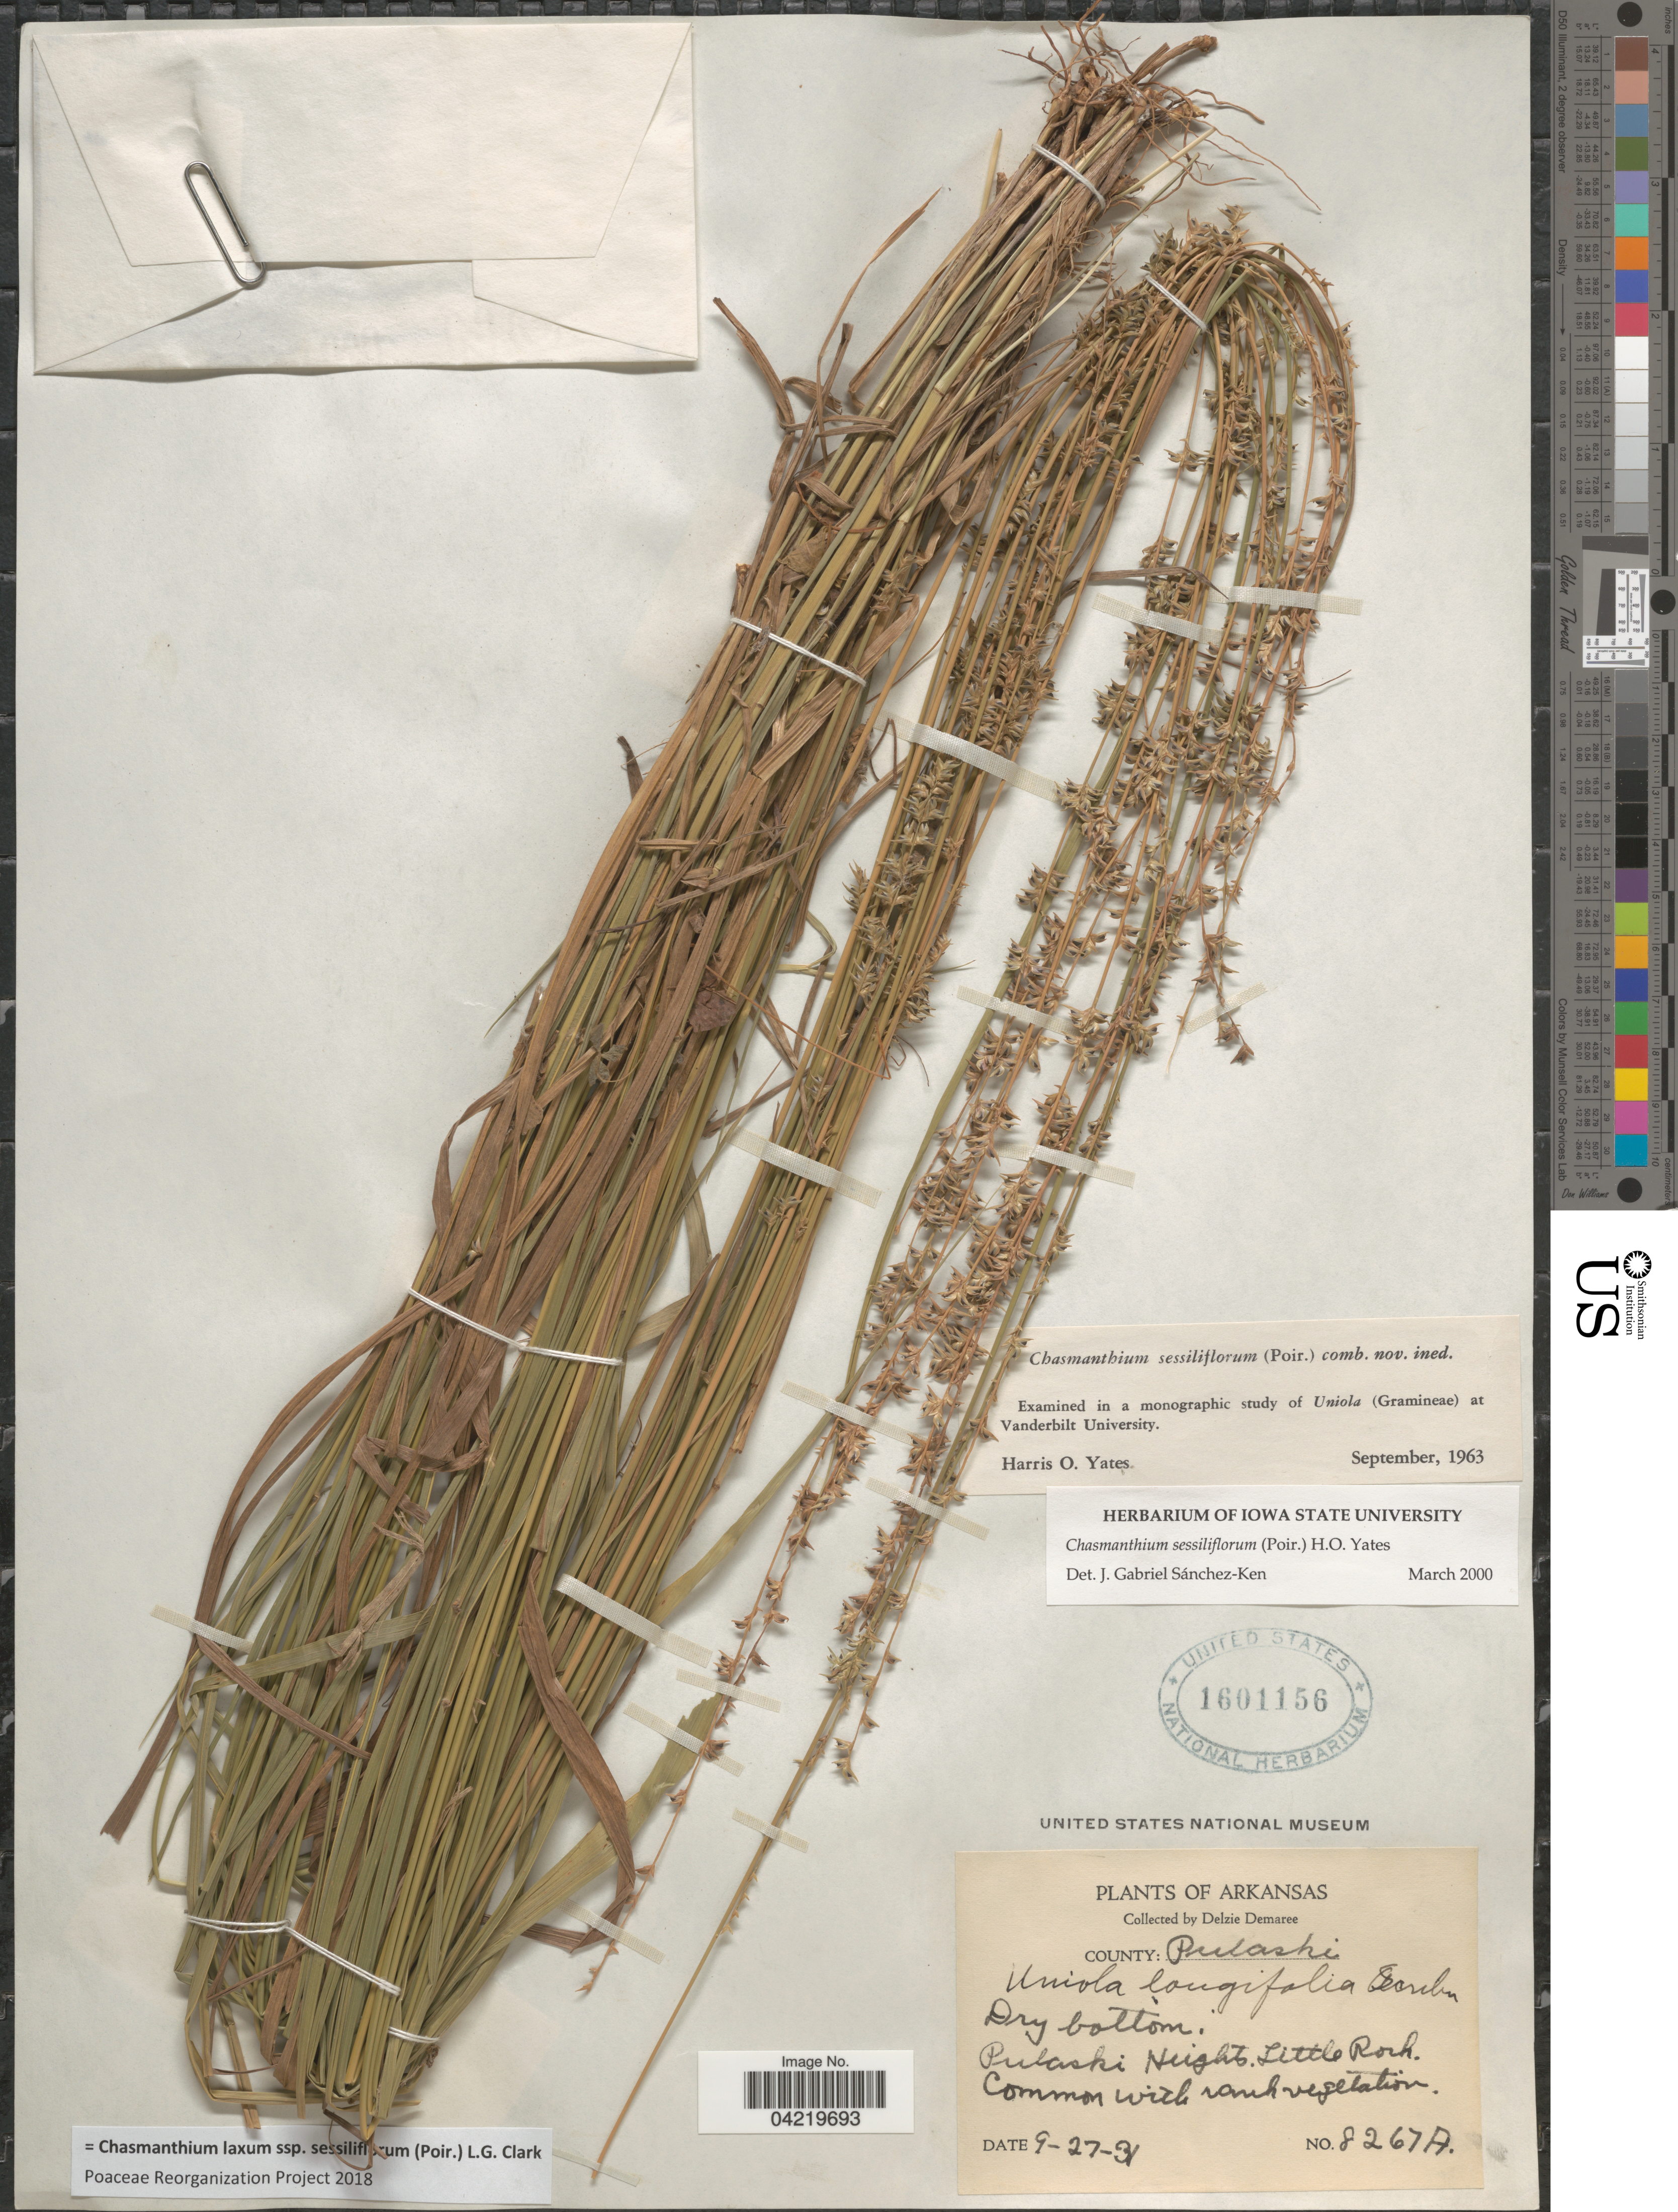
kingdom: Plantae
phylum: Tracheophyta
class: Liliopsida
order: Poales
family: Poaceae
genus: Chasmanthium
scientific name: Chasmanthium laxum subsp. sessiliflorum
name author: (L.) H.O. Yates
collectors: D. Demaree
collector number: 8267A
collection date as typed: Transcribed d/m/y: 27/9/31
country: United States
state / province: Arkansas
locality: County: Pulaski. Dry bottom: Pulaski Heights. Little Rock.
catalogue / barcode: US 1601156